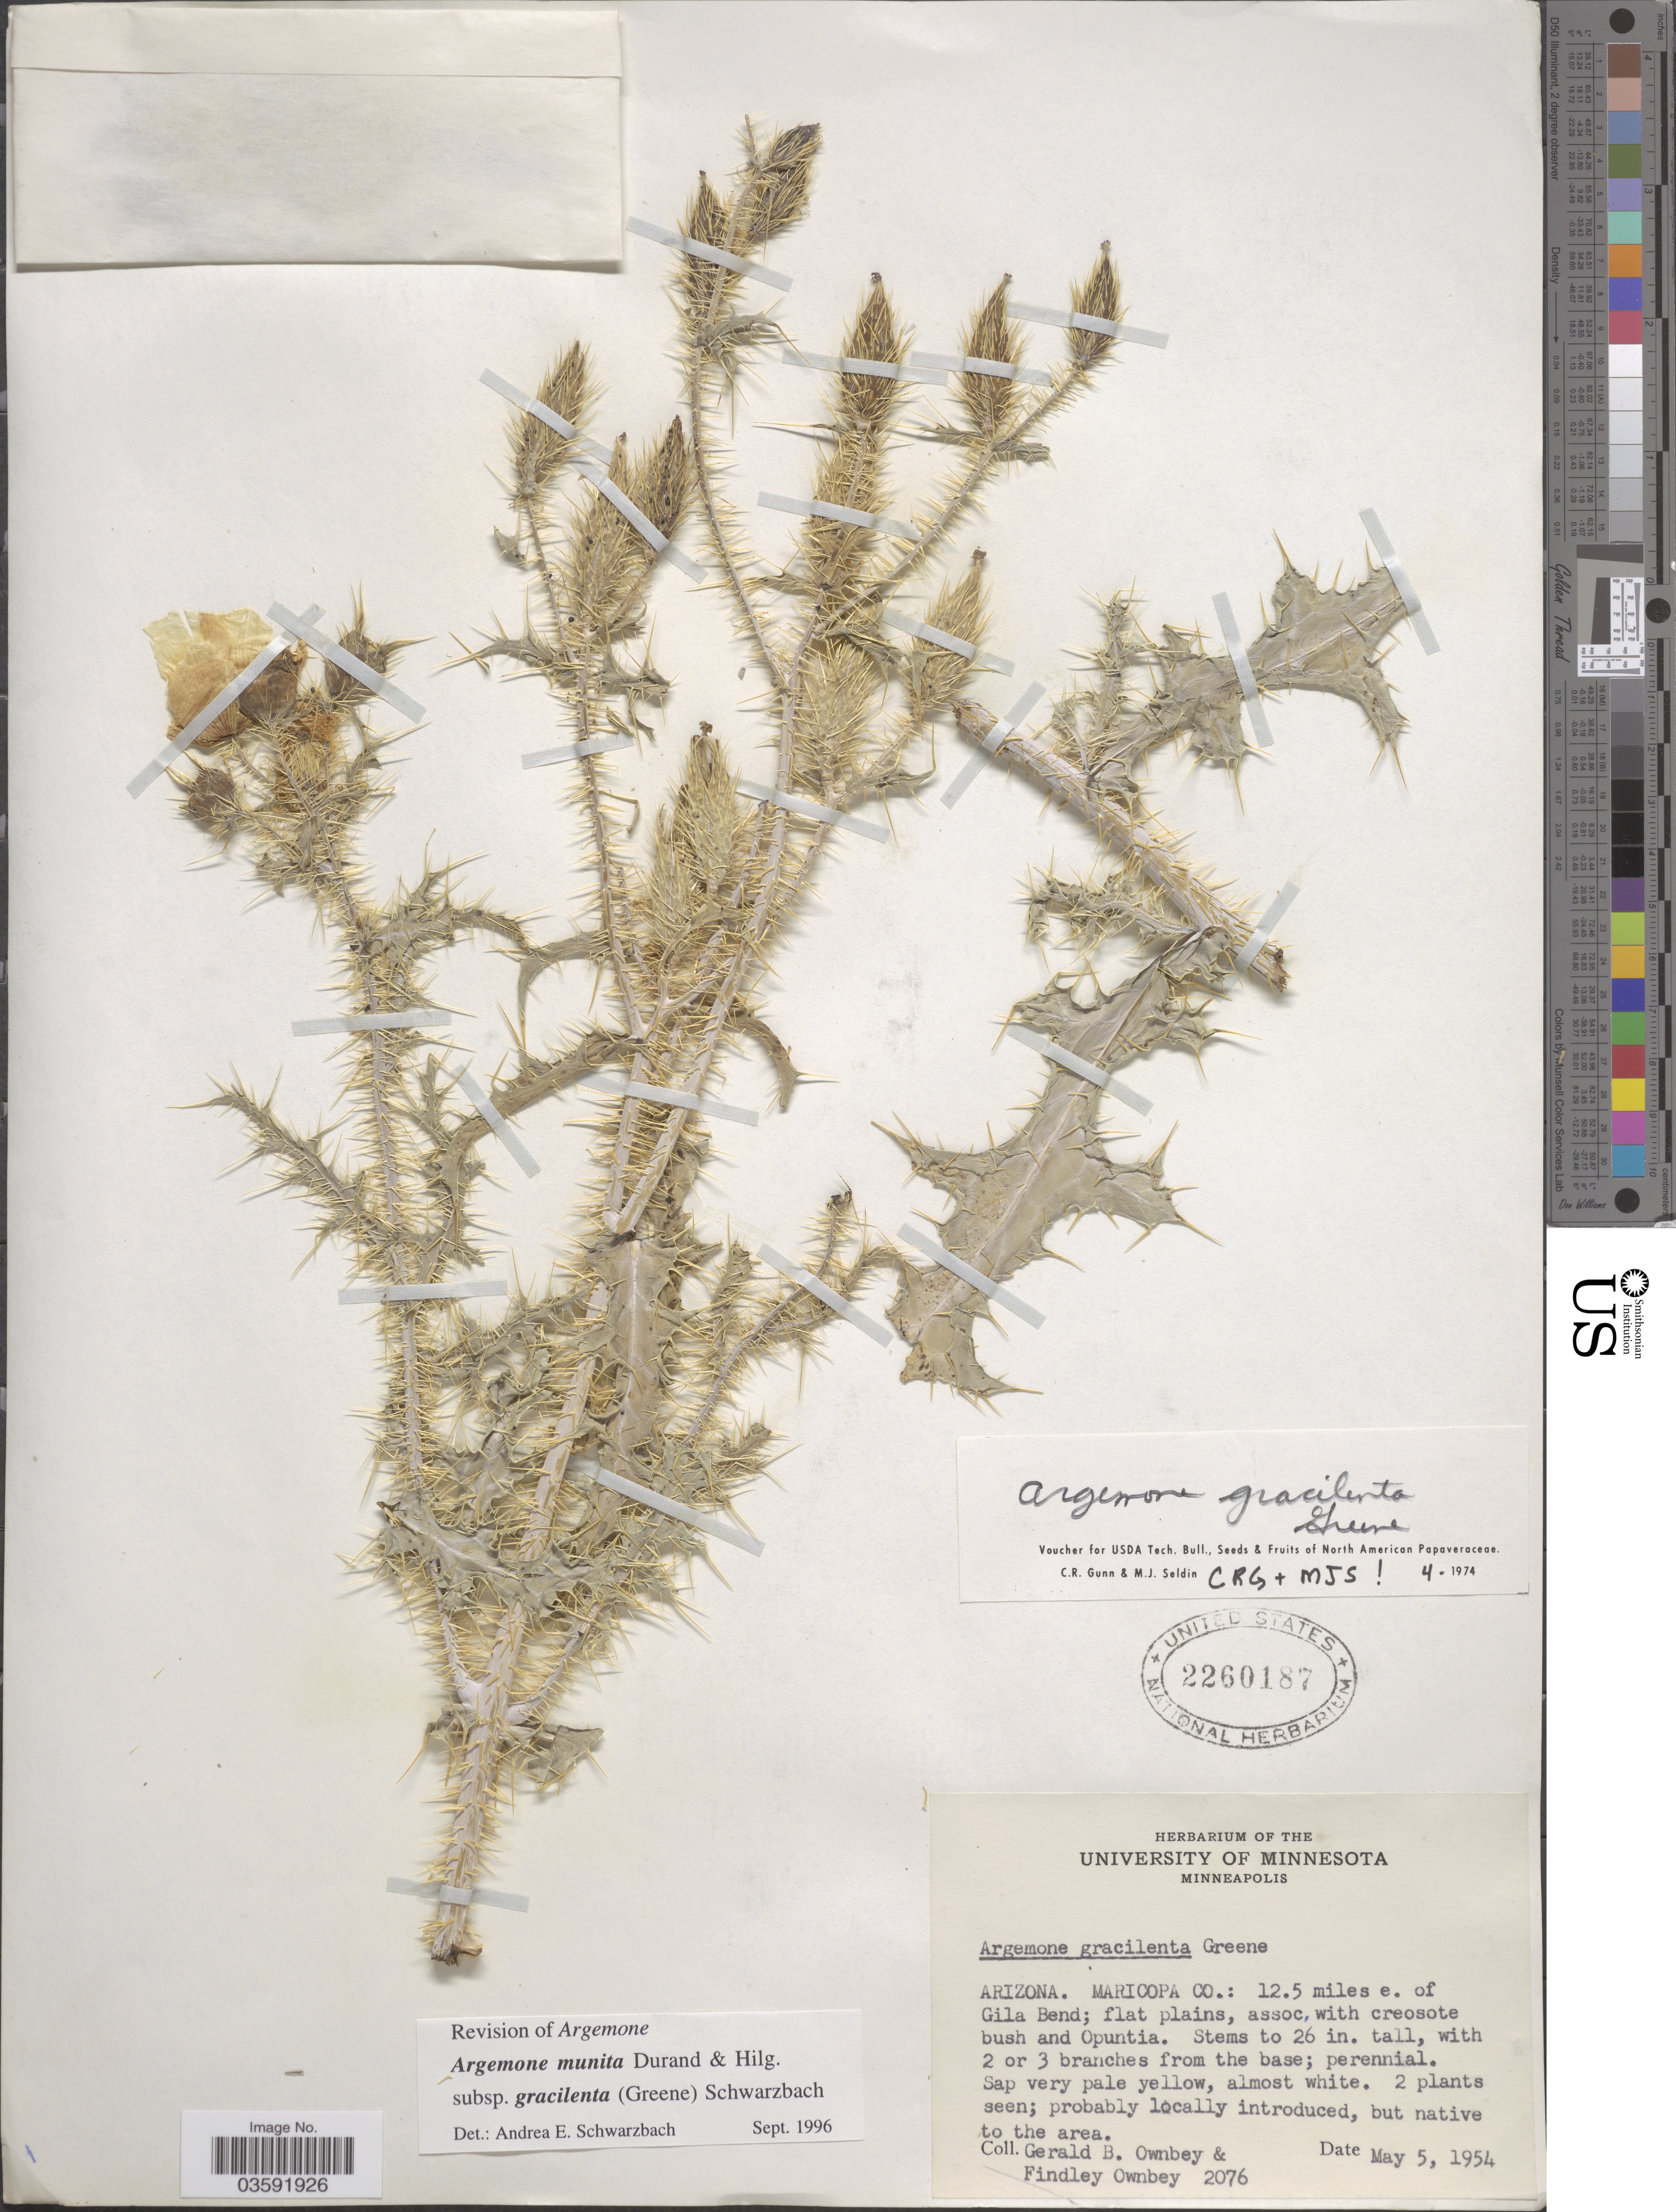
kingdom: Plantae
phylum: Tracheophyta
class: Magnoliopsida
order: Ranunculales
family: Papaveraceae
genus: Argemone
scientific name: Argemone munita subsp. gracilenta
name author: (Greene) Schwarzbach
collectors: G. B. Ownbey & F. Ownbey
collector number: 2076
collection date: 1954-05-05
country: United States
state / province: Arizona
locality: Maricopa Co.: 12.5 miles e. of Gila Bend.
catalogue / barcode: US 2260187